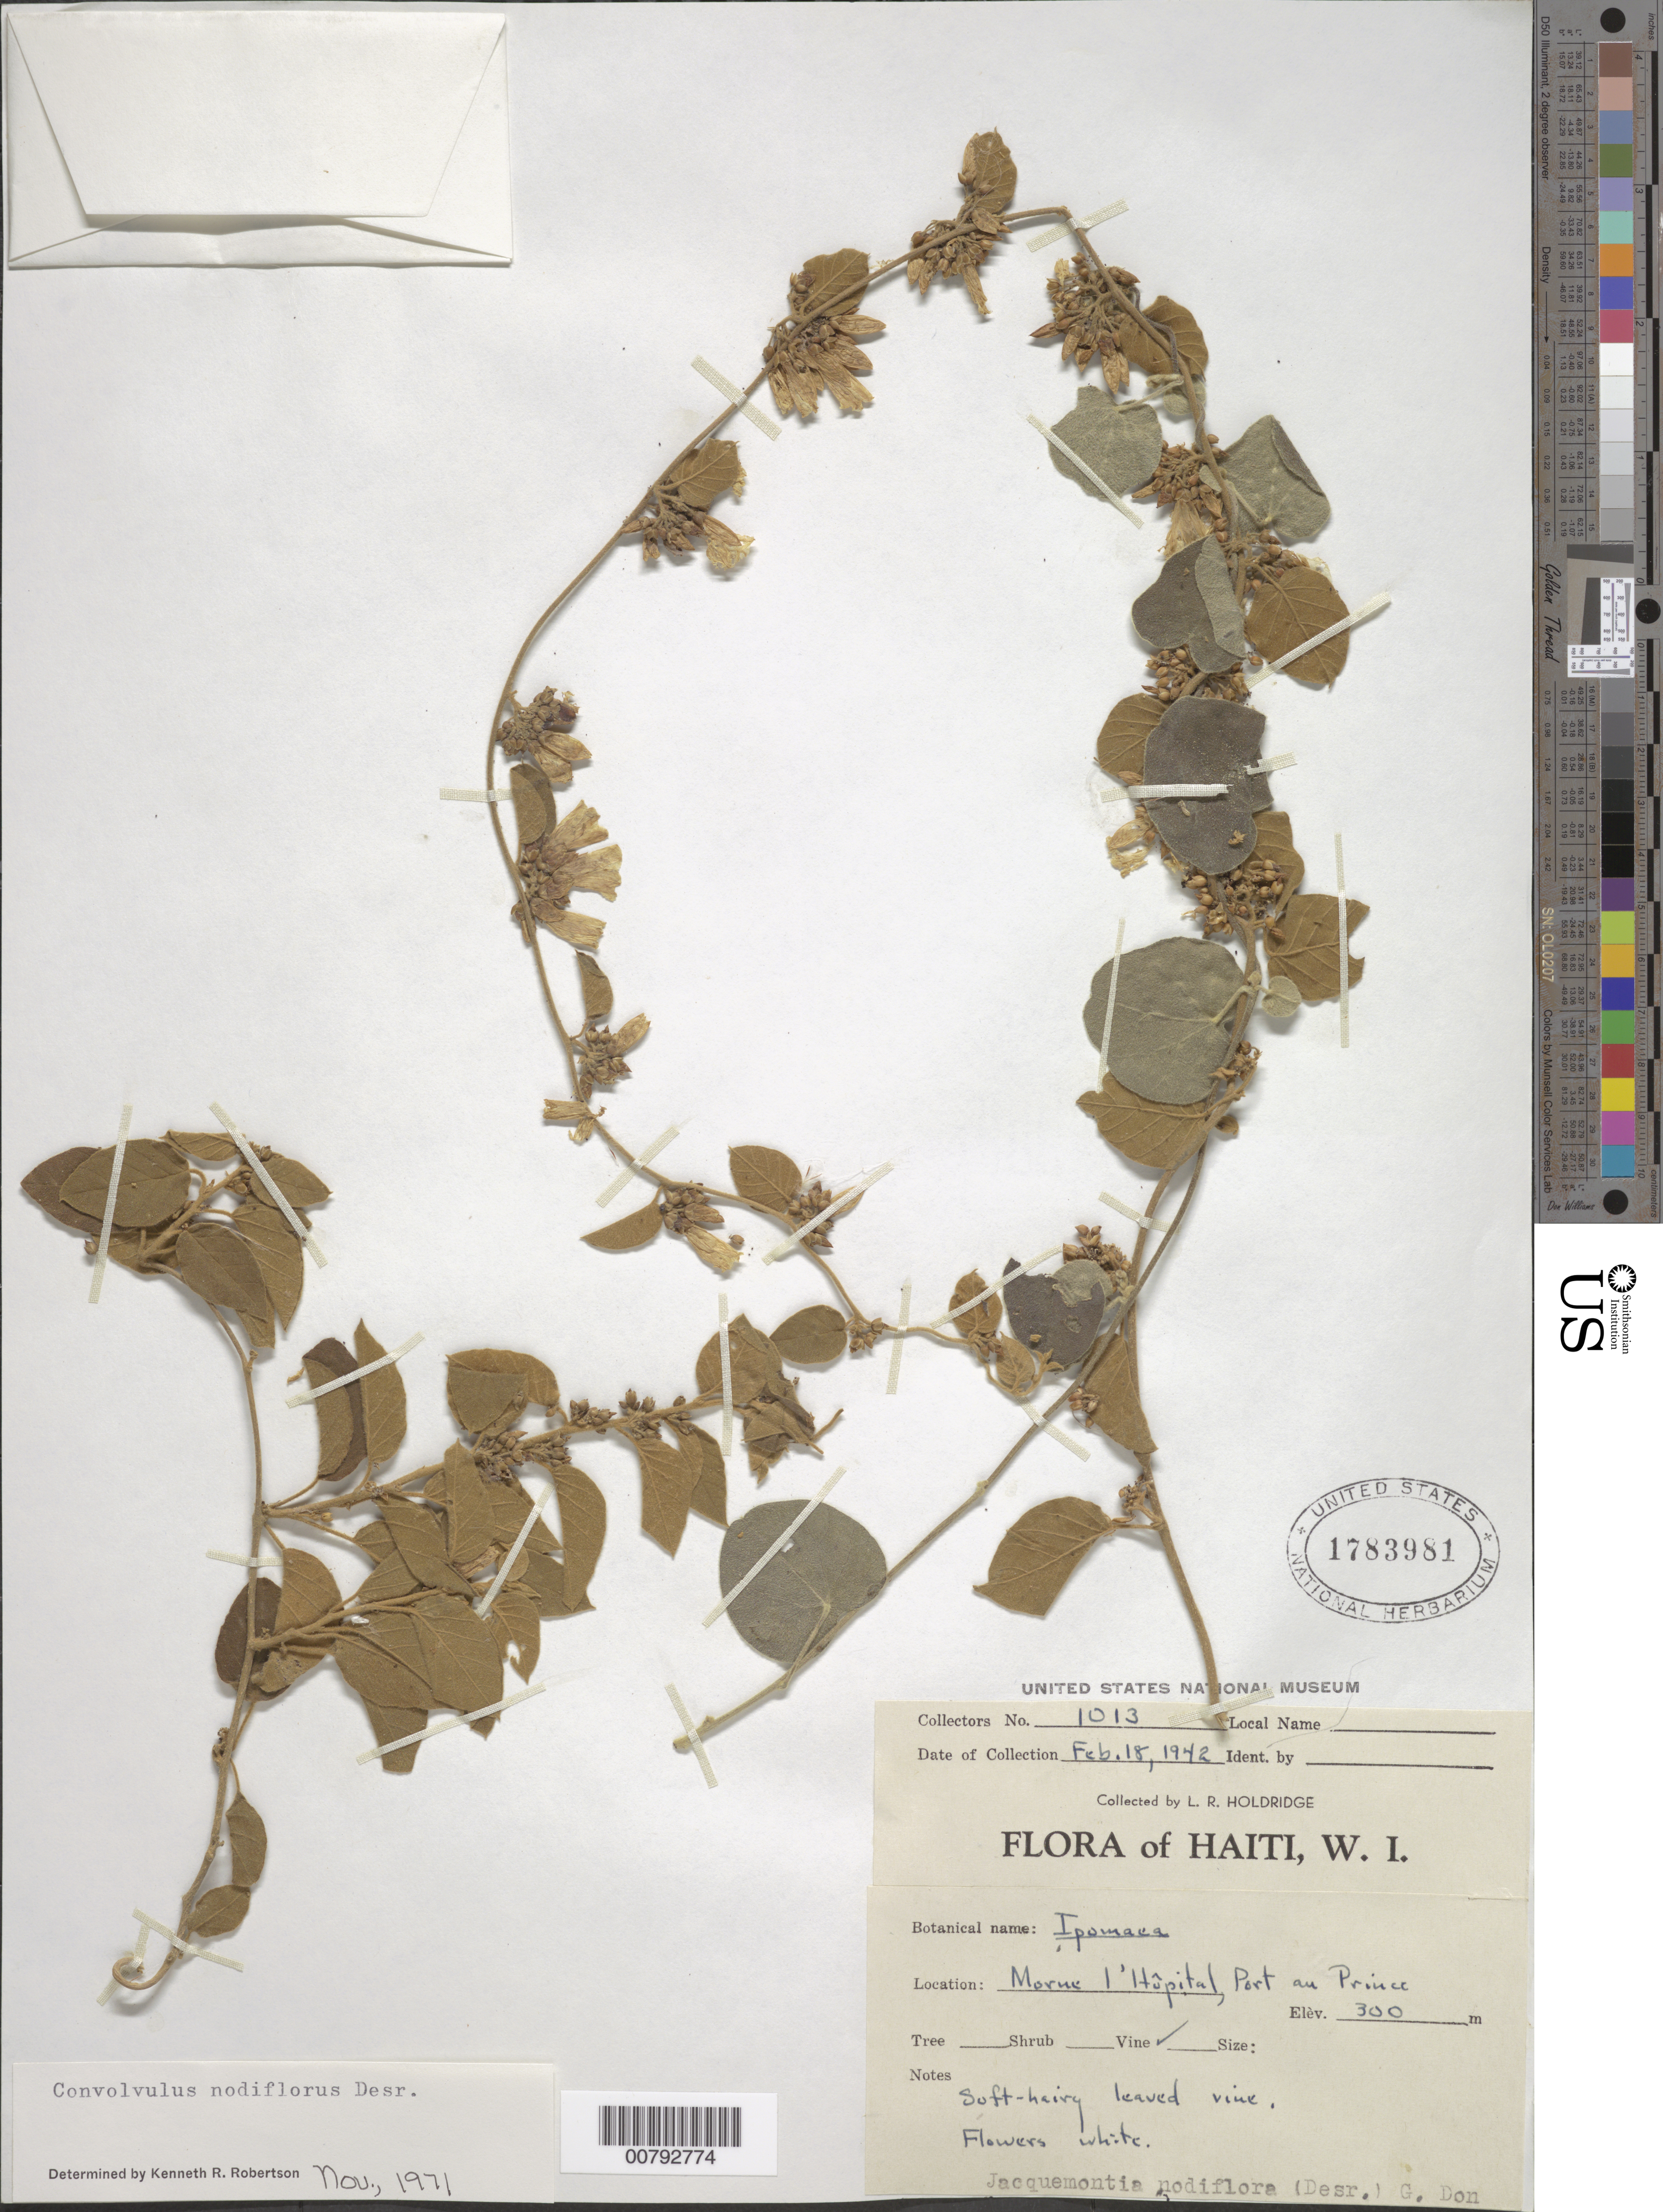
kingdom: Plantae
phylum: Tracheophyta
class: Magnoliopsida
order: Solanales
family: Convolvulaceae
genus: Convolvulus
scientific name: Convolvulus nodiflorus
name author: Desr.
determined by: Robertson, K. R.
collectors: L. Holdridge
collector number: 1013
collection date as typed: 18 Feb 1942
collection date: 1942-02-18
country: Haiti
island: Hispaniola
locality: Port au Prince, Morne l'Hôpital.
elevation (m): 300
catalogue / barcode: US 1783981